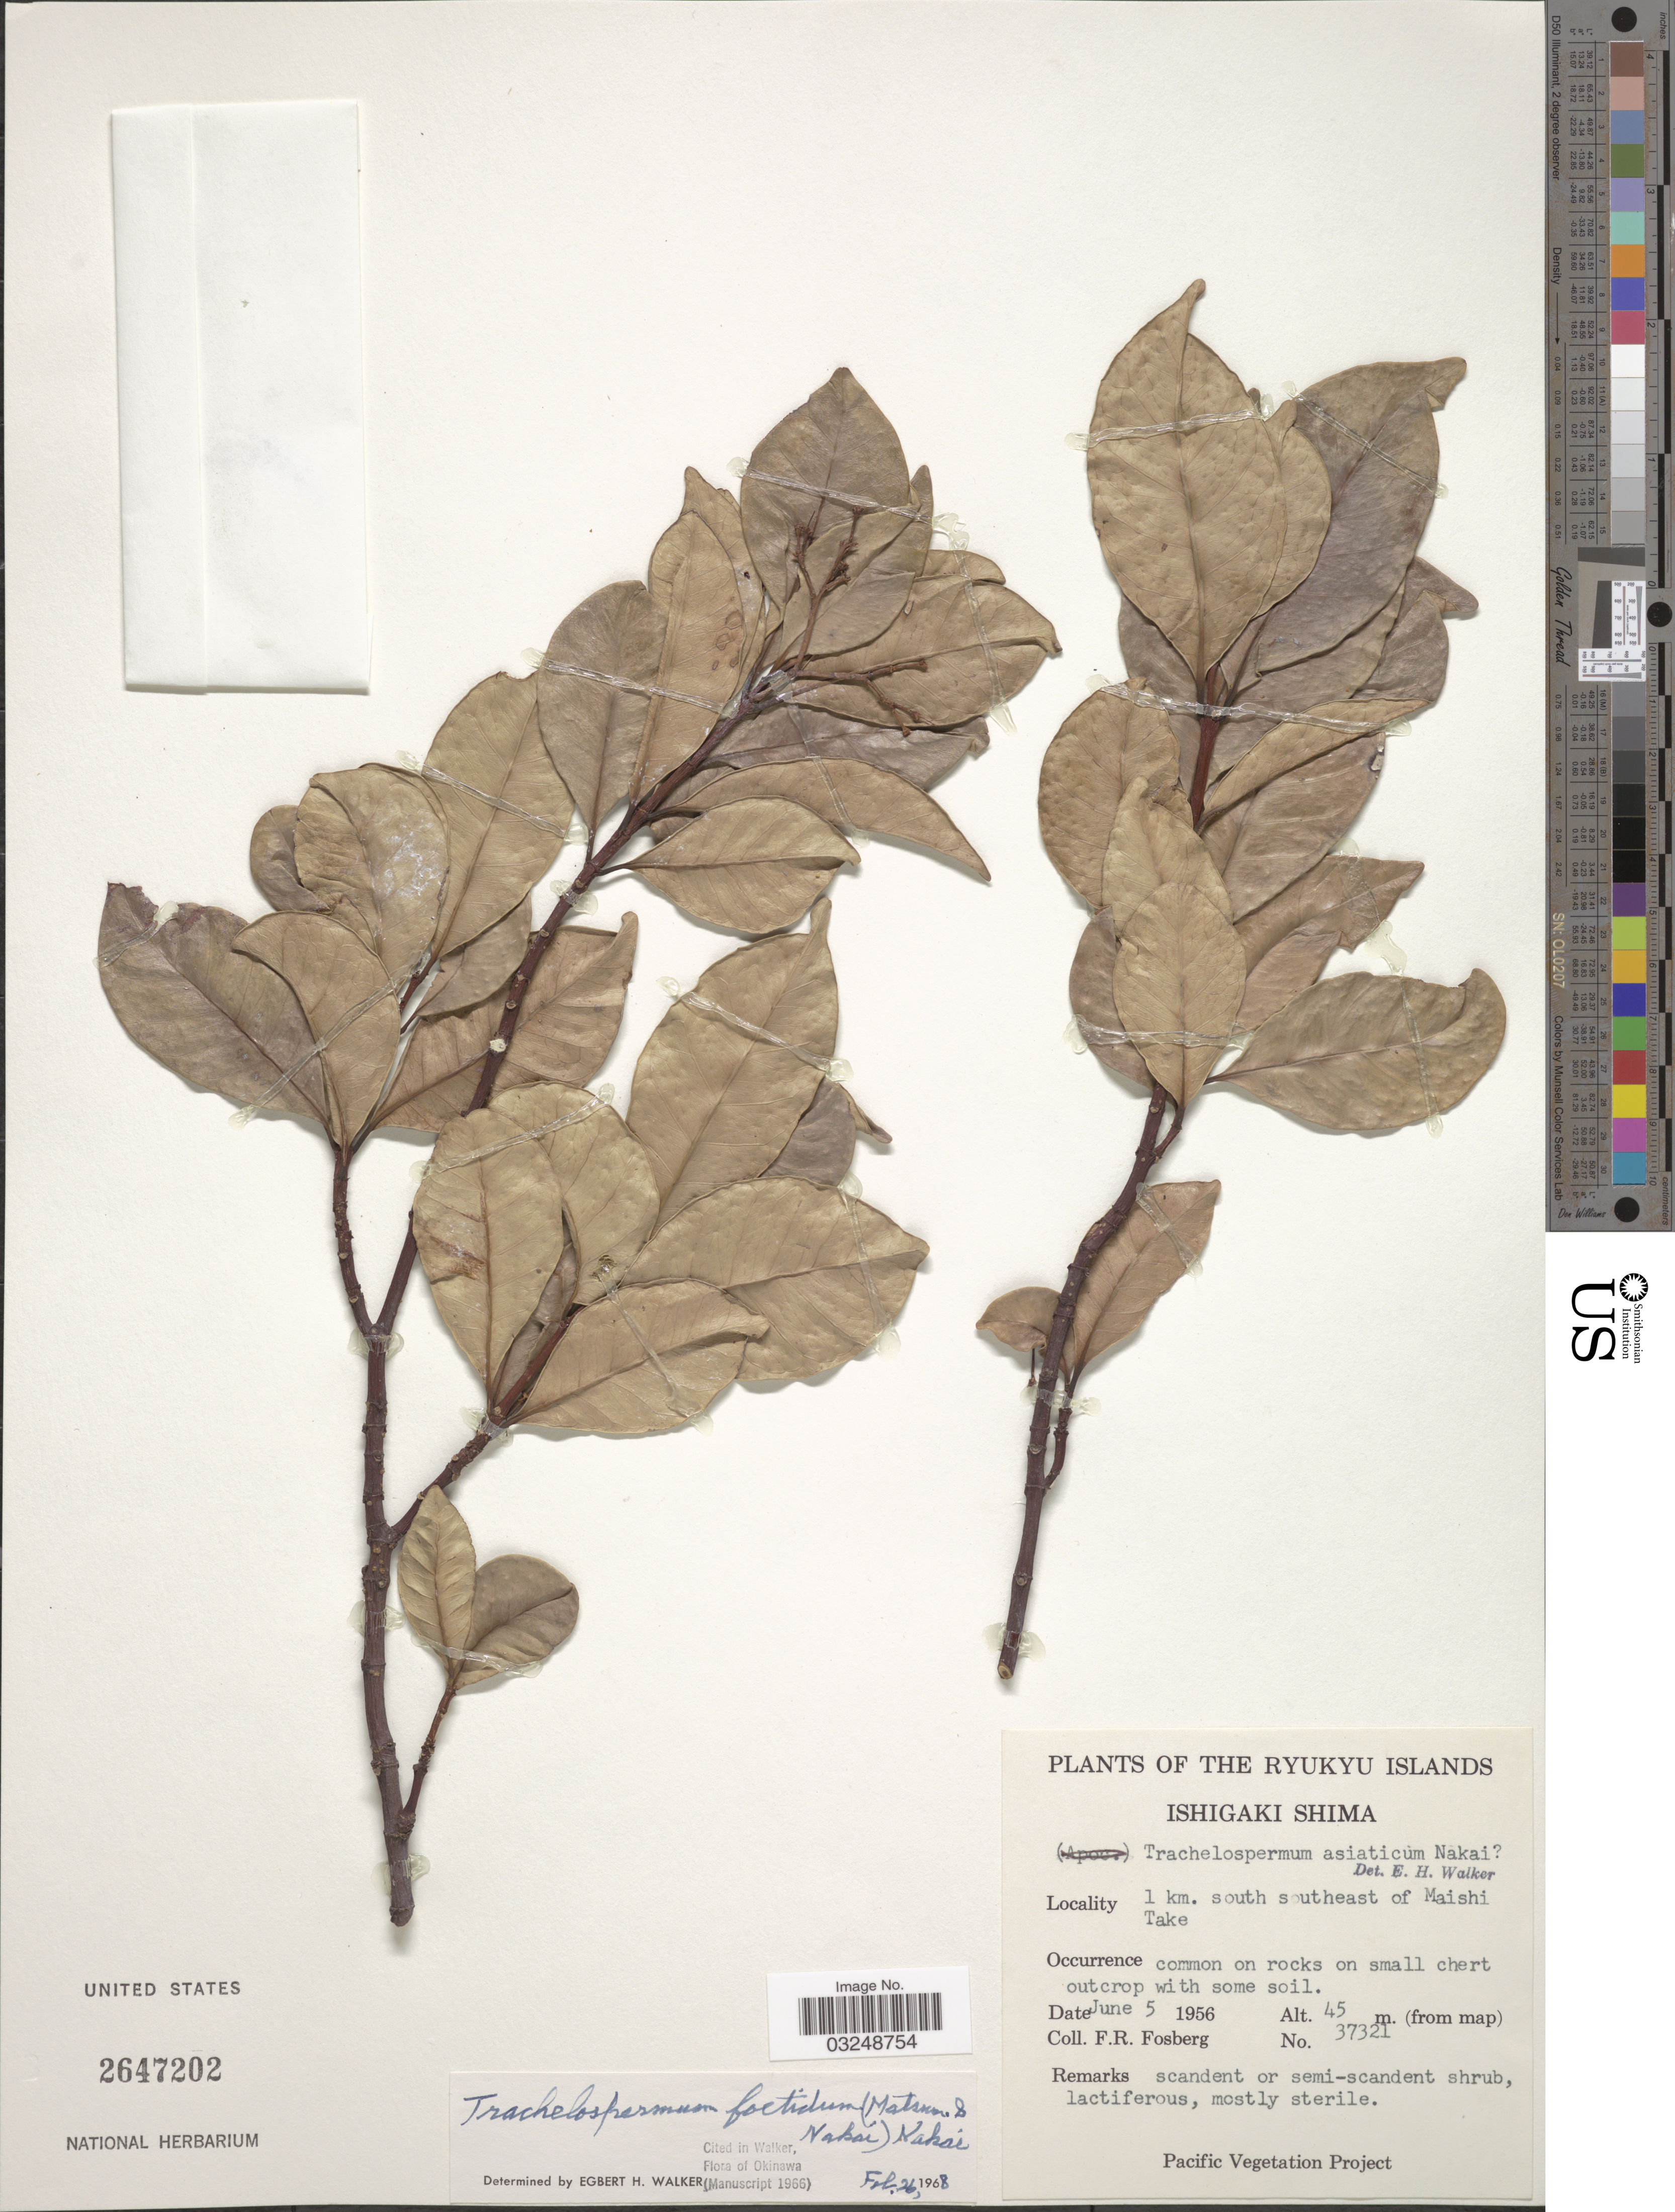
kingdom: Plantae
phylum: Tracheophyta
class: Magnoliopsida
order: Gentianales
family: Apocynaceae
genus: Trachelospermum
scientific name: Trachelospermum foetidum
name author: (Matsum. & Nakai) Nakai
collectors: F. R. Fosberg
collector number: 37321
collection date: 1956-06-05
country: Japan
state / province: Okinawa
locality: The Ryukyu Islands, Ishigaki Shima, 1 km. south southeast of Maishi Take.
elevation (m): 45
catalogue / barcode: US 2647202